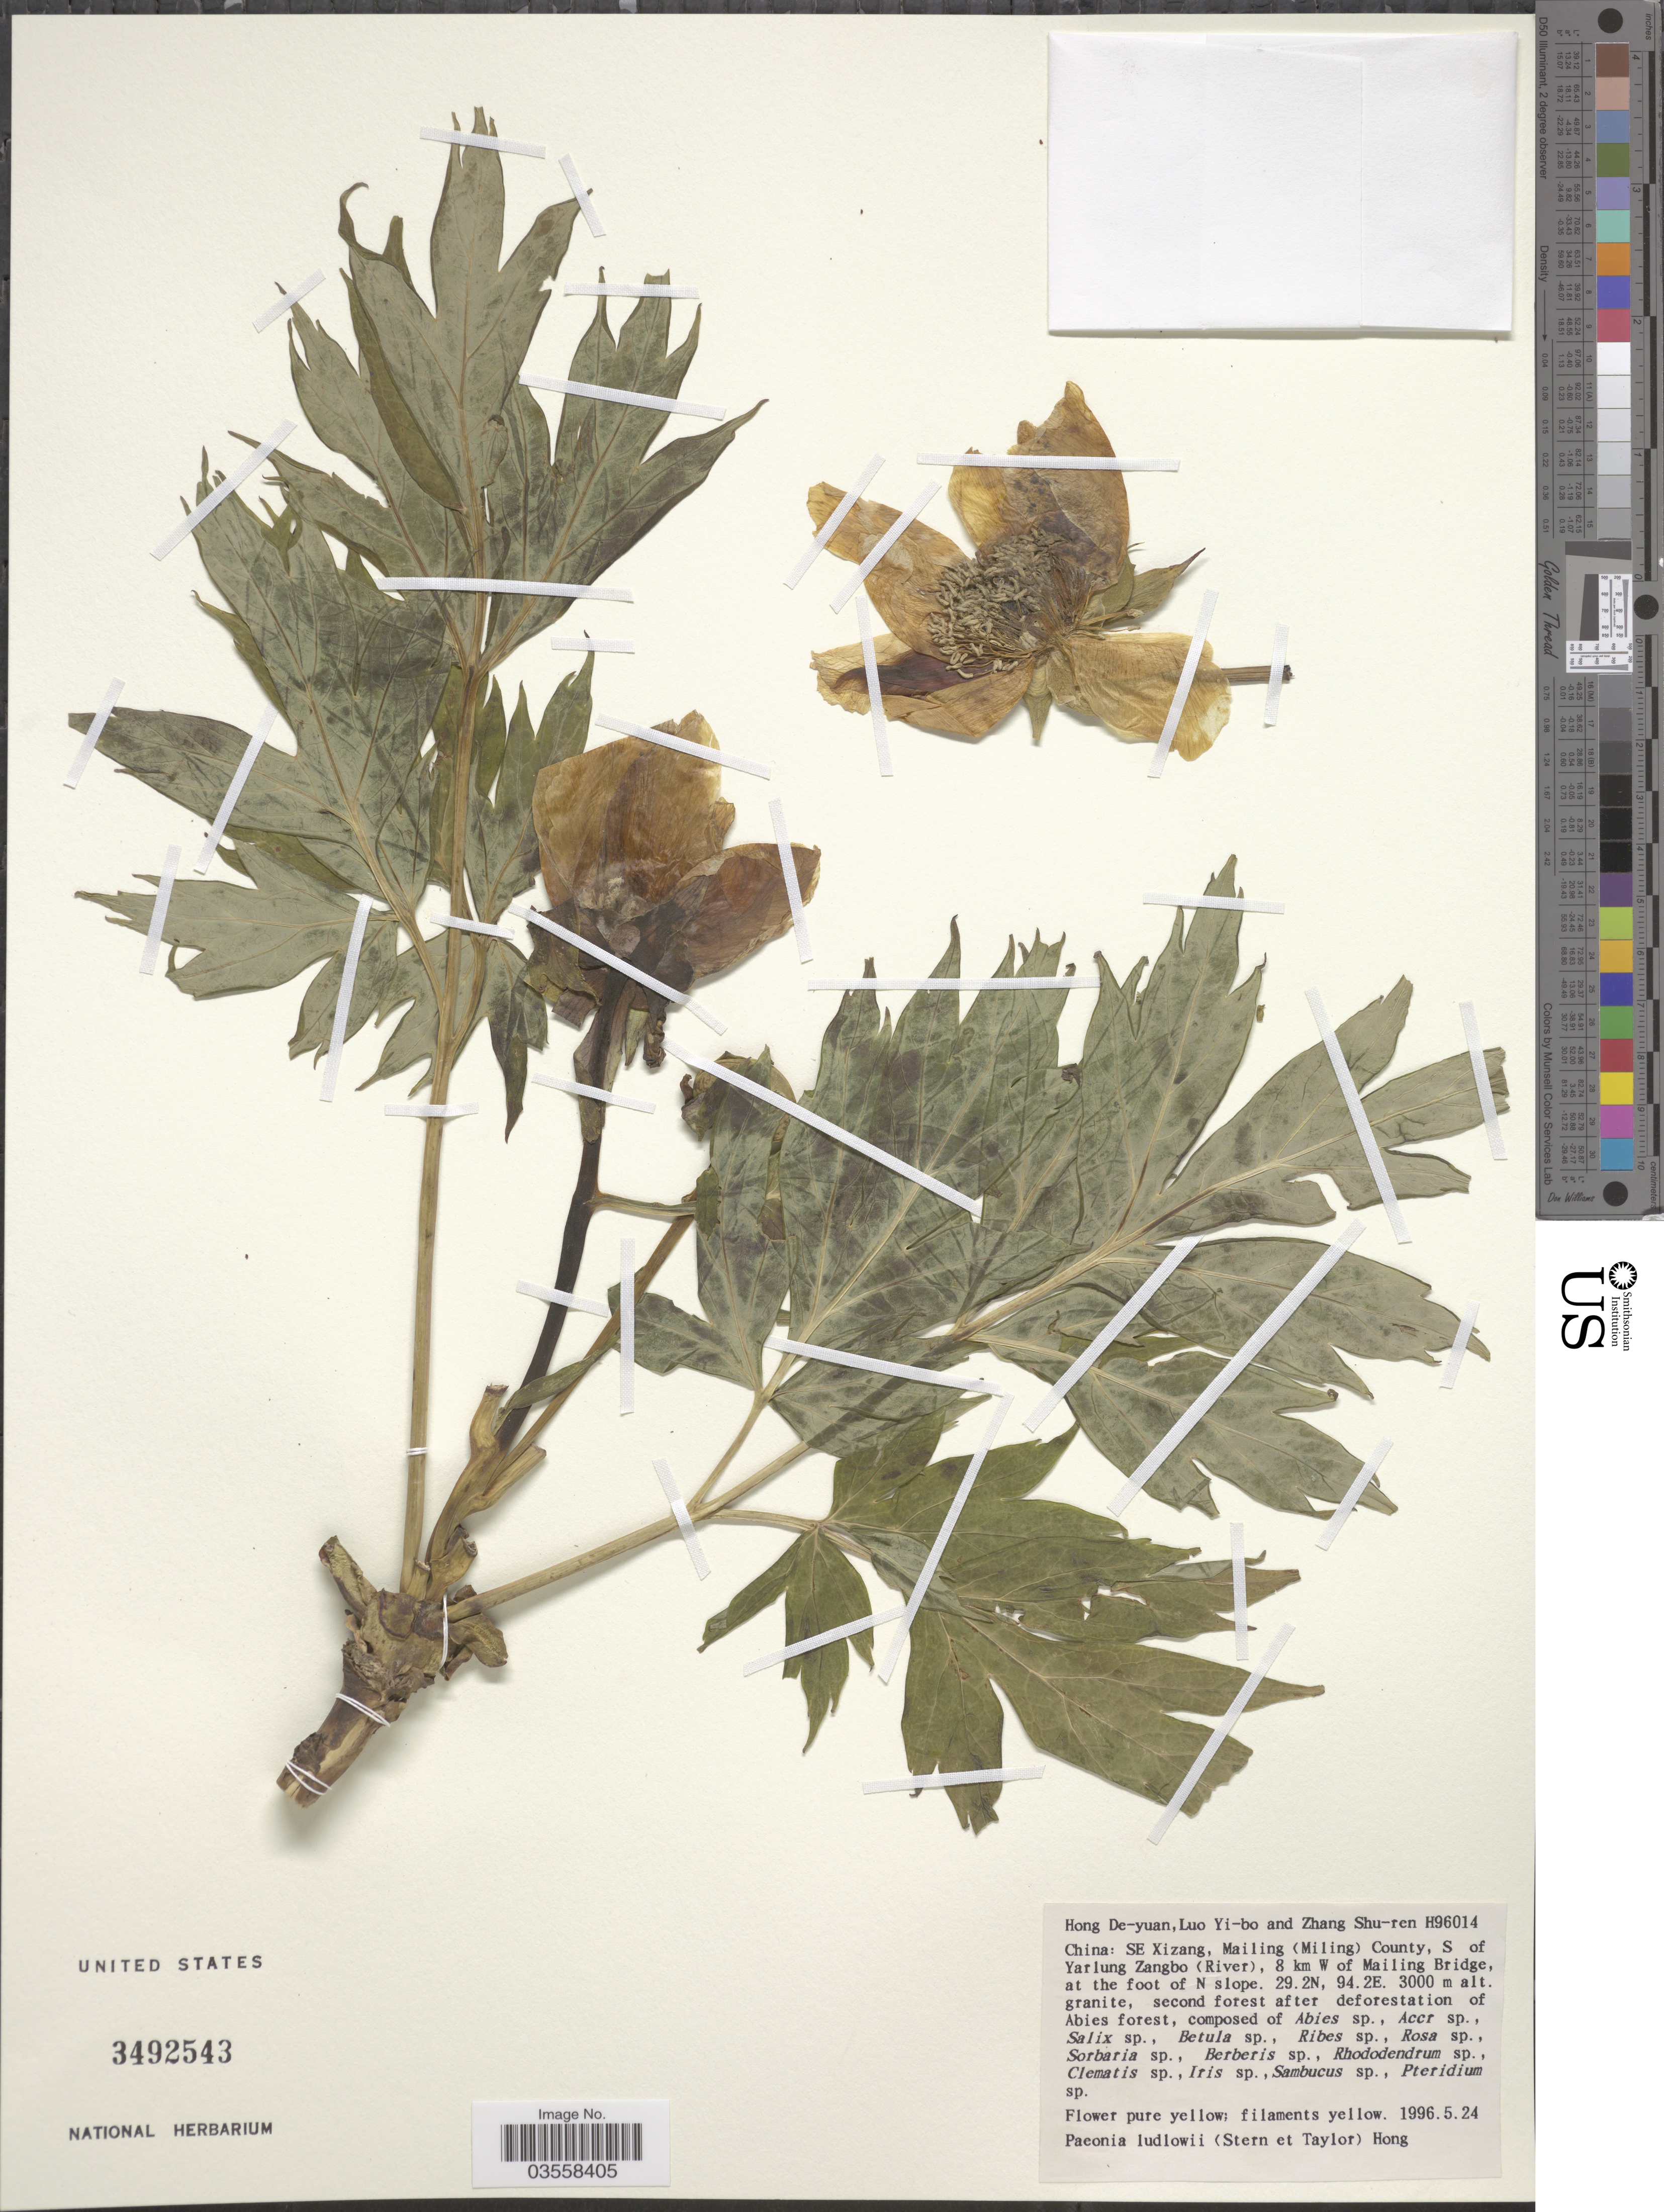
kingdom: Plantae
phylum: Tracheophyta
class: Magnoliopsida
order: Saxifragales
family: Paeoniaceae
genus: Paeonia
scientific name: Paeonia ludlowii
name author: (Stern & G. Taylor) D.Y. Hong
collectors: D.-Y. Hong, Y. Luo & S. R. Zhang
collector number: H96014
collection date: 1996-05-24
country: China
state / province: Xizang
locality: SE Xizang, Mailing (Miling) County, S of Yarlung Zangbo (River), 8 km W of Mailing Bridge, at the foot of N slope.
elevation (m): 3000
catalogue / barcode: US 3492543